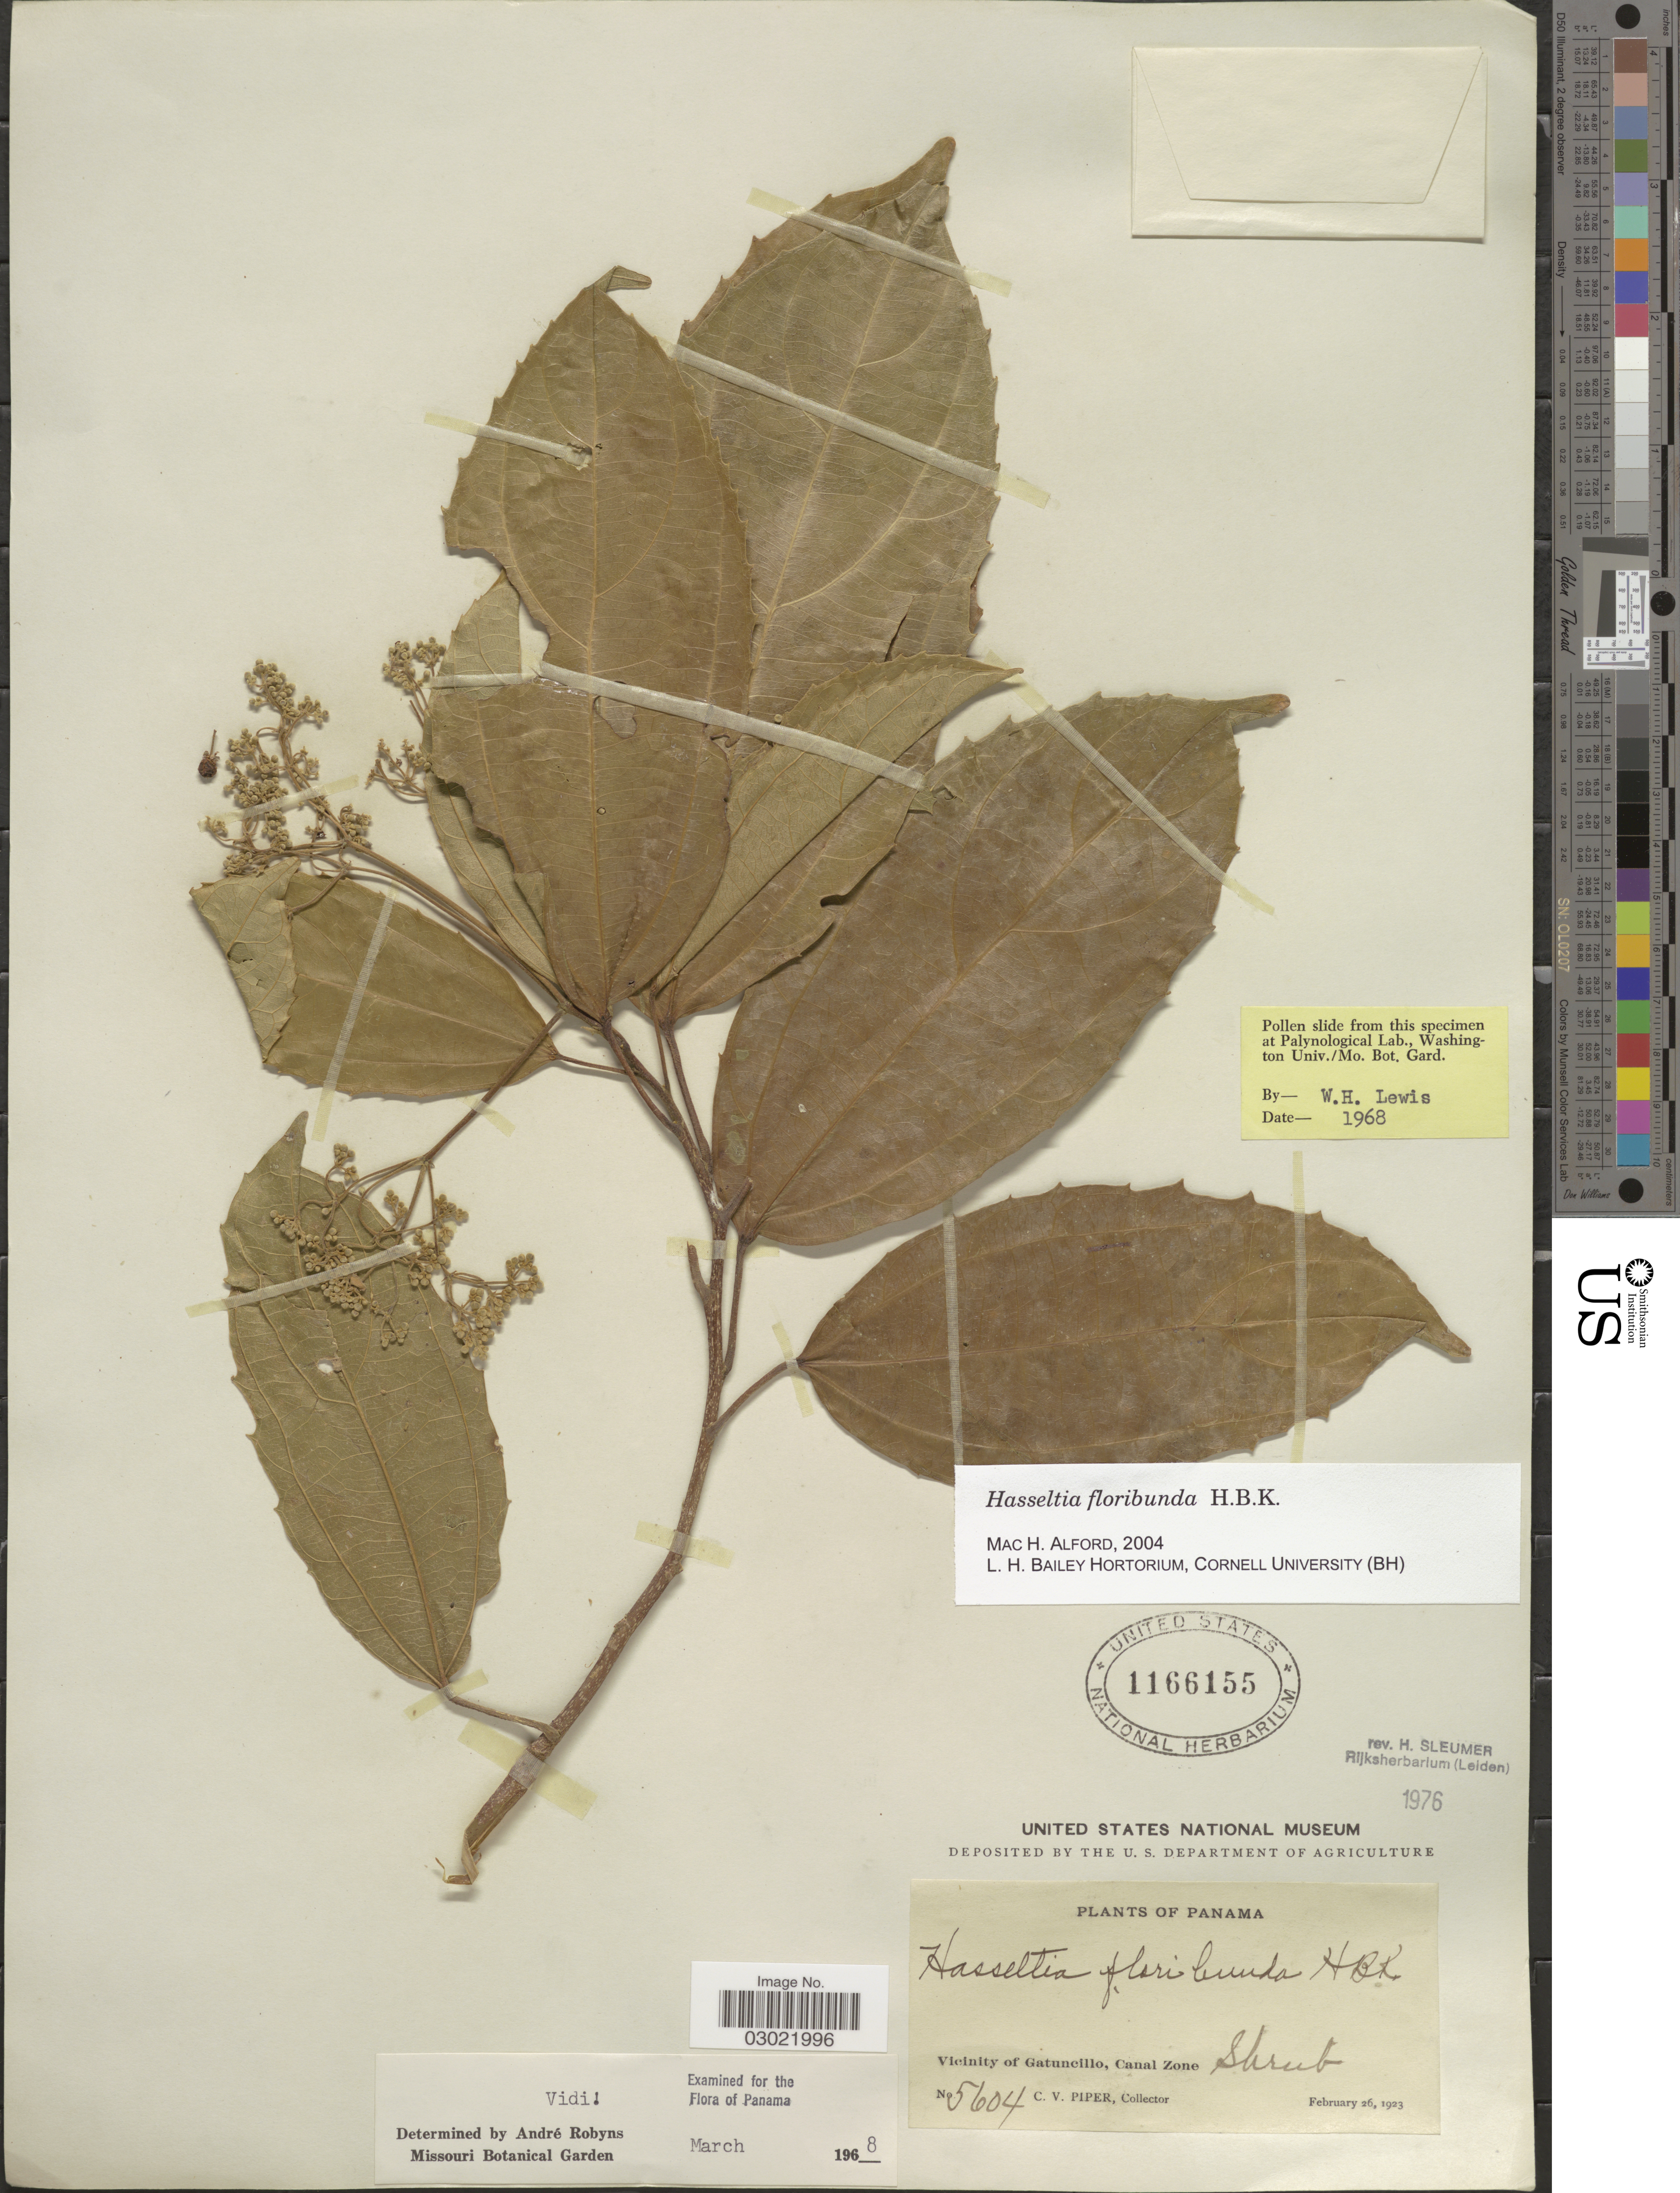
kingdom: Plantae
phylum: Tracheophyta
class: Magnoliopsida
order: Malpighiales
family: Salicaceae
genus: Hasseltia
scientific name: Hasseltia floribunda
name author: Kunth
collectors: C. V. Piper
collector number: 5604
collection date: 1923-02-26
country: Panama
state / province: Colón / Panamá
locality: Vicinity of Gatuncillo, Canal Zone.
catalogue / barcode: US 1166155